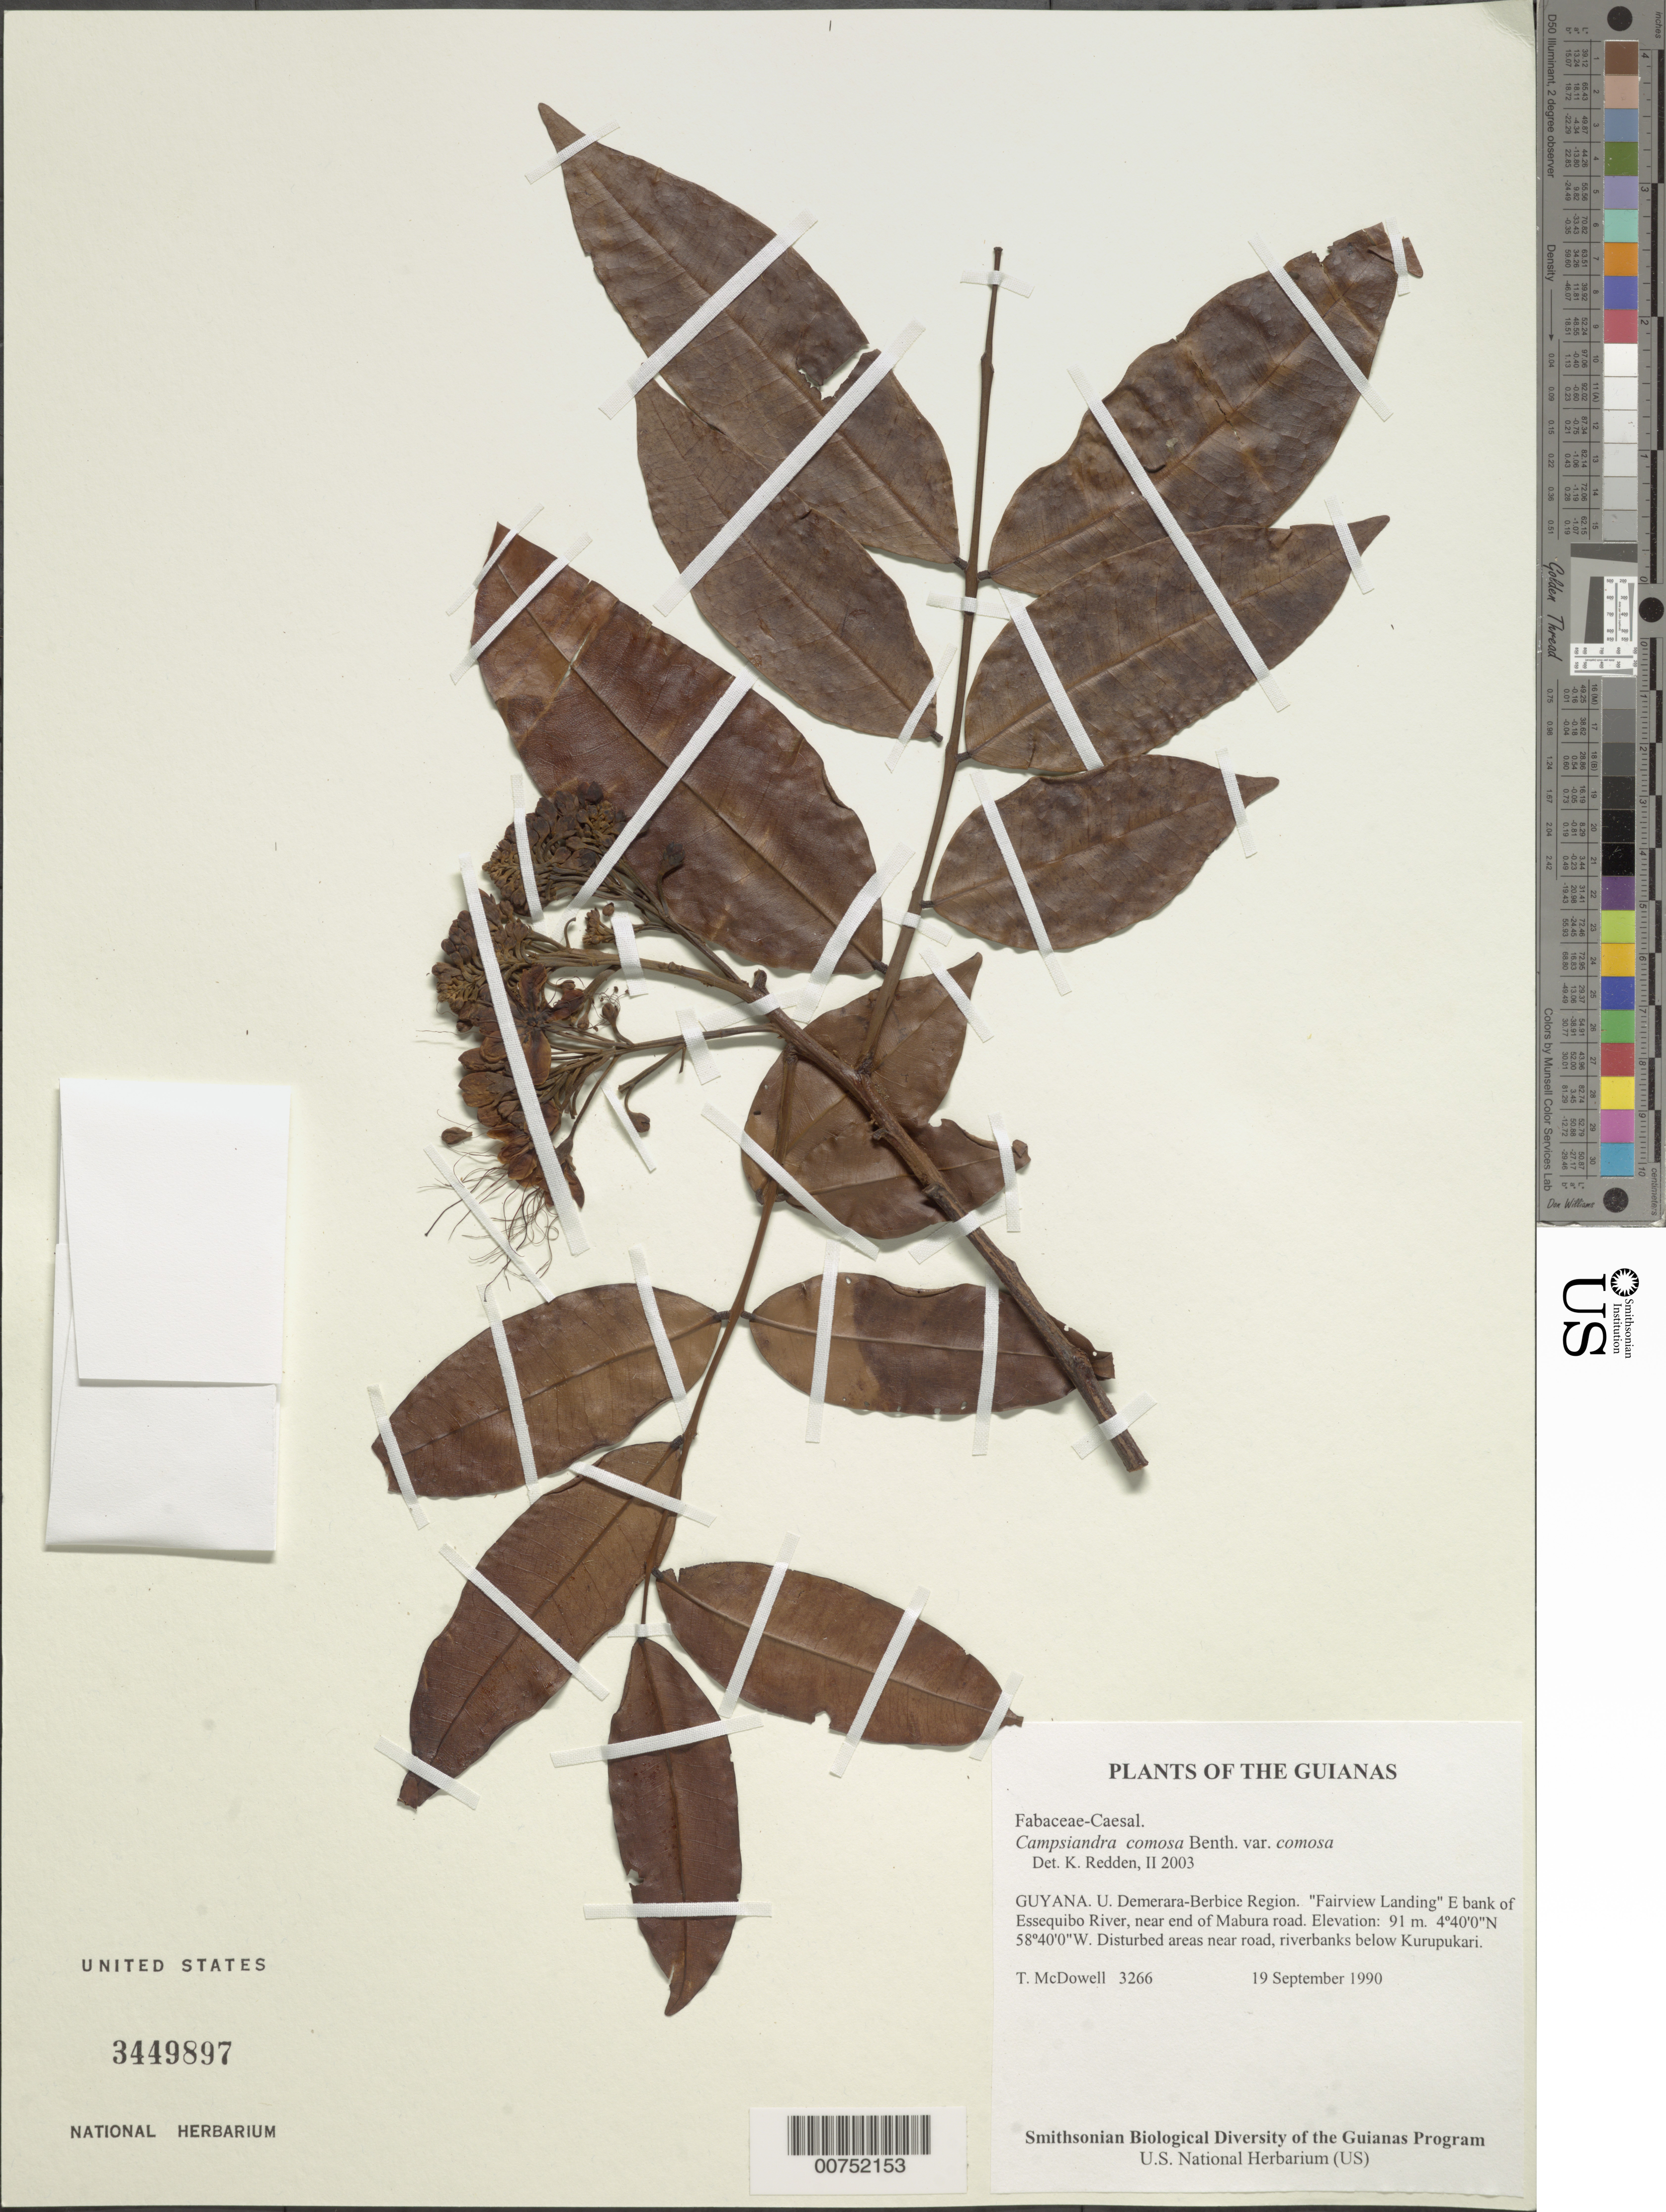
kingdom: Plantae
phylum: Tracheophyta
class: Magnoliopsida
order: Fabales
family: Fabaceae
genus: Campsiandra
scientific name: Campsiandra comosa var. comosa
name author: Benth.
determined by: Redden, K. M.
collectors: T. McDowell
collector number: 3266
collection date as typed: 19 September 1990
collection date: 1990-09-19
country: Guyana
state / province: U. Demerara-Berbice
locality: "Fairview Landing" E bank of Essequibo River, near end of Mabura road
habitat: Disturbed areas near road, riverbanks below Kurupukari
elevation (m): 91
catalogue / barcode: US 3449897